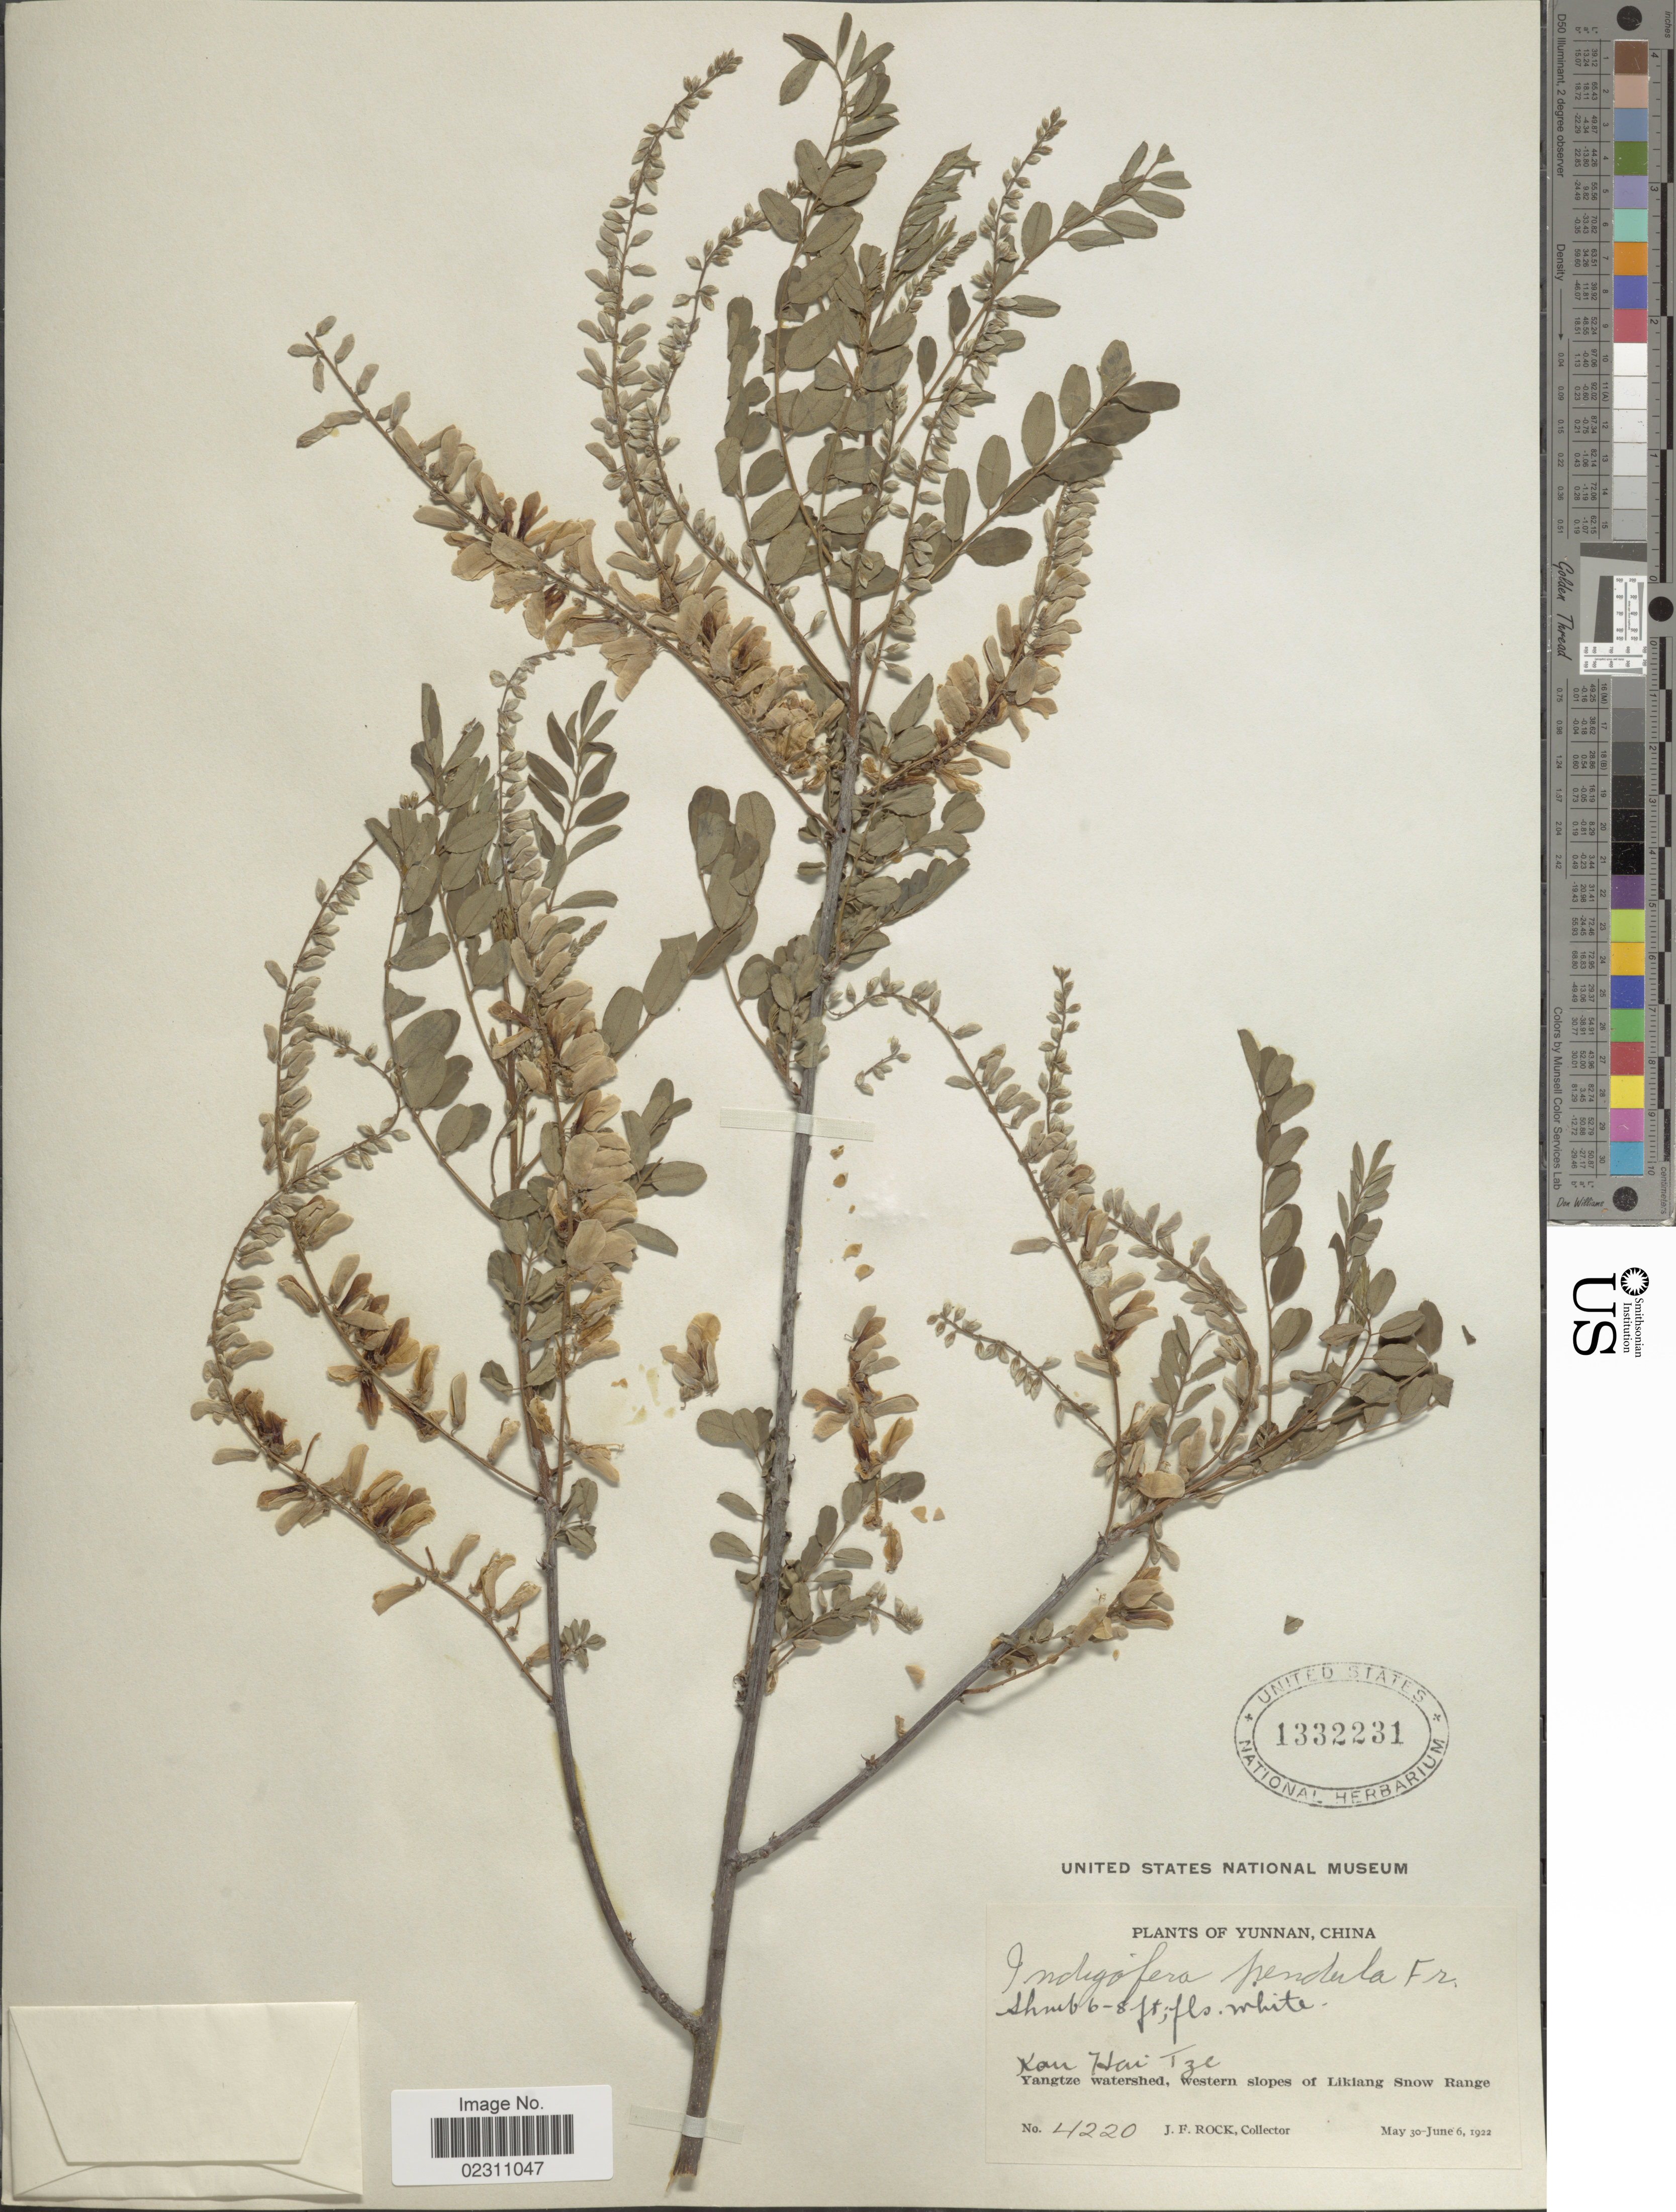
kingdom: Plantae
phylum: Tracheophyta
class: Magnoliopsida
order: Fabales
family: Fabaceae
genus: Indigofera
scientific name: Indigofera pendula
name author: Franch.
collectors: J. Rock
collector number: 4220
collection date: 1922-05-30/1922-06-06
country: China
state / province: Yunnan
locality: Kan Hai Tze, Yangtze watershed, western slopes of Likiang Snow Range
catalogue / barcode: US 1332231